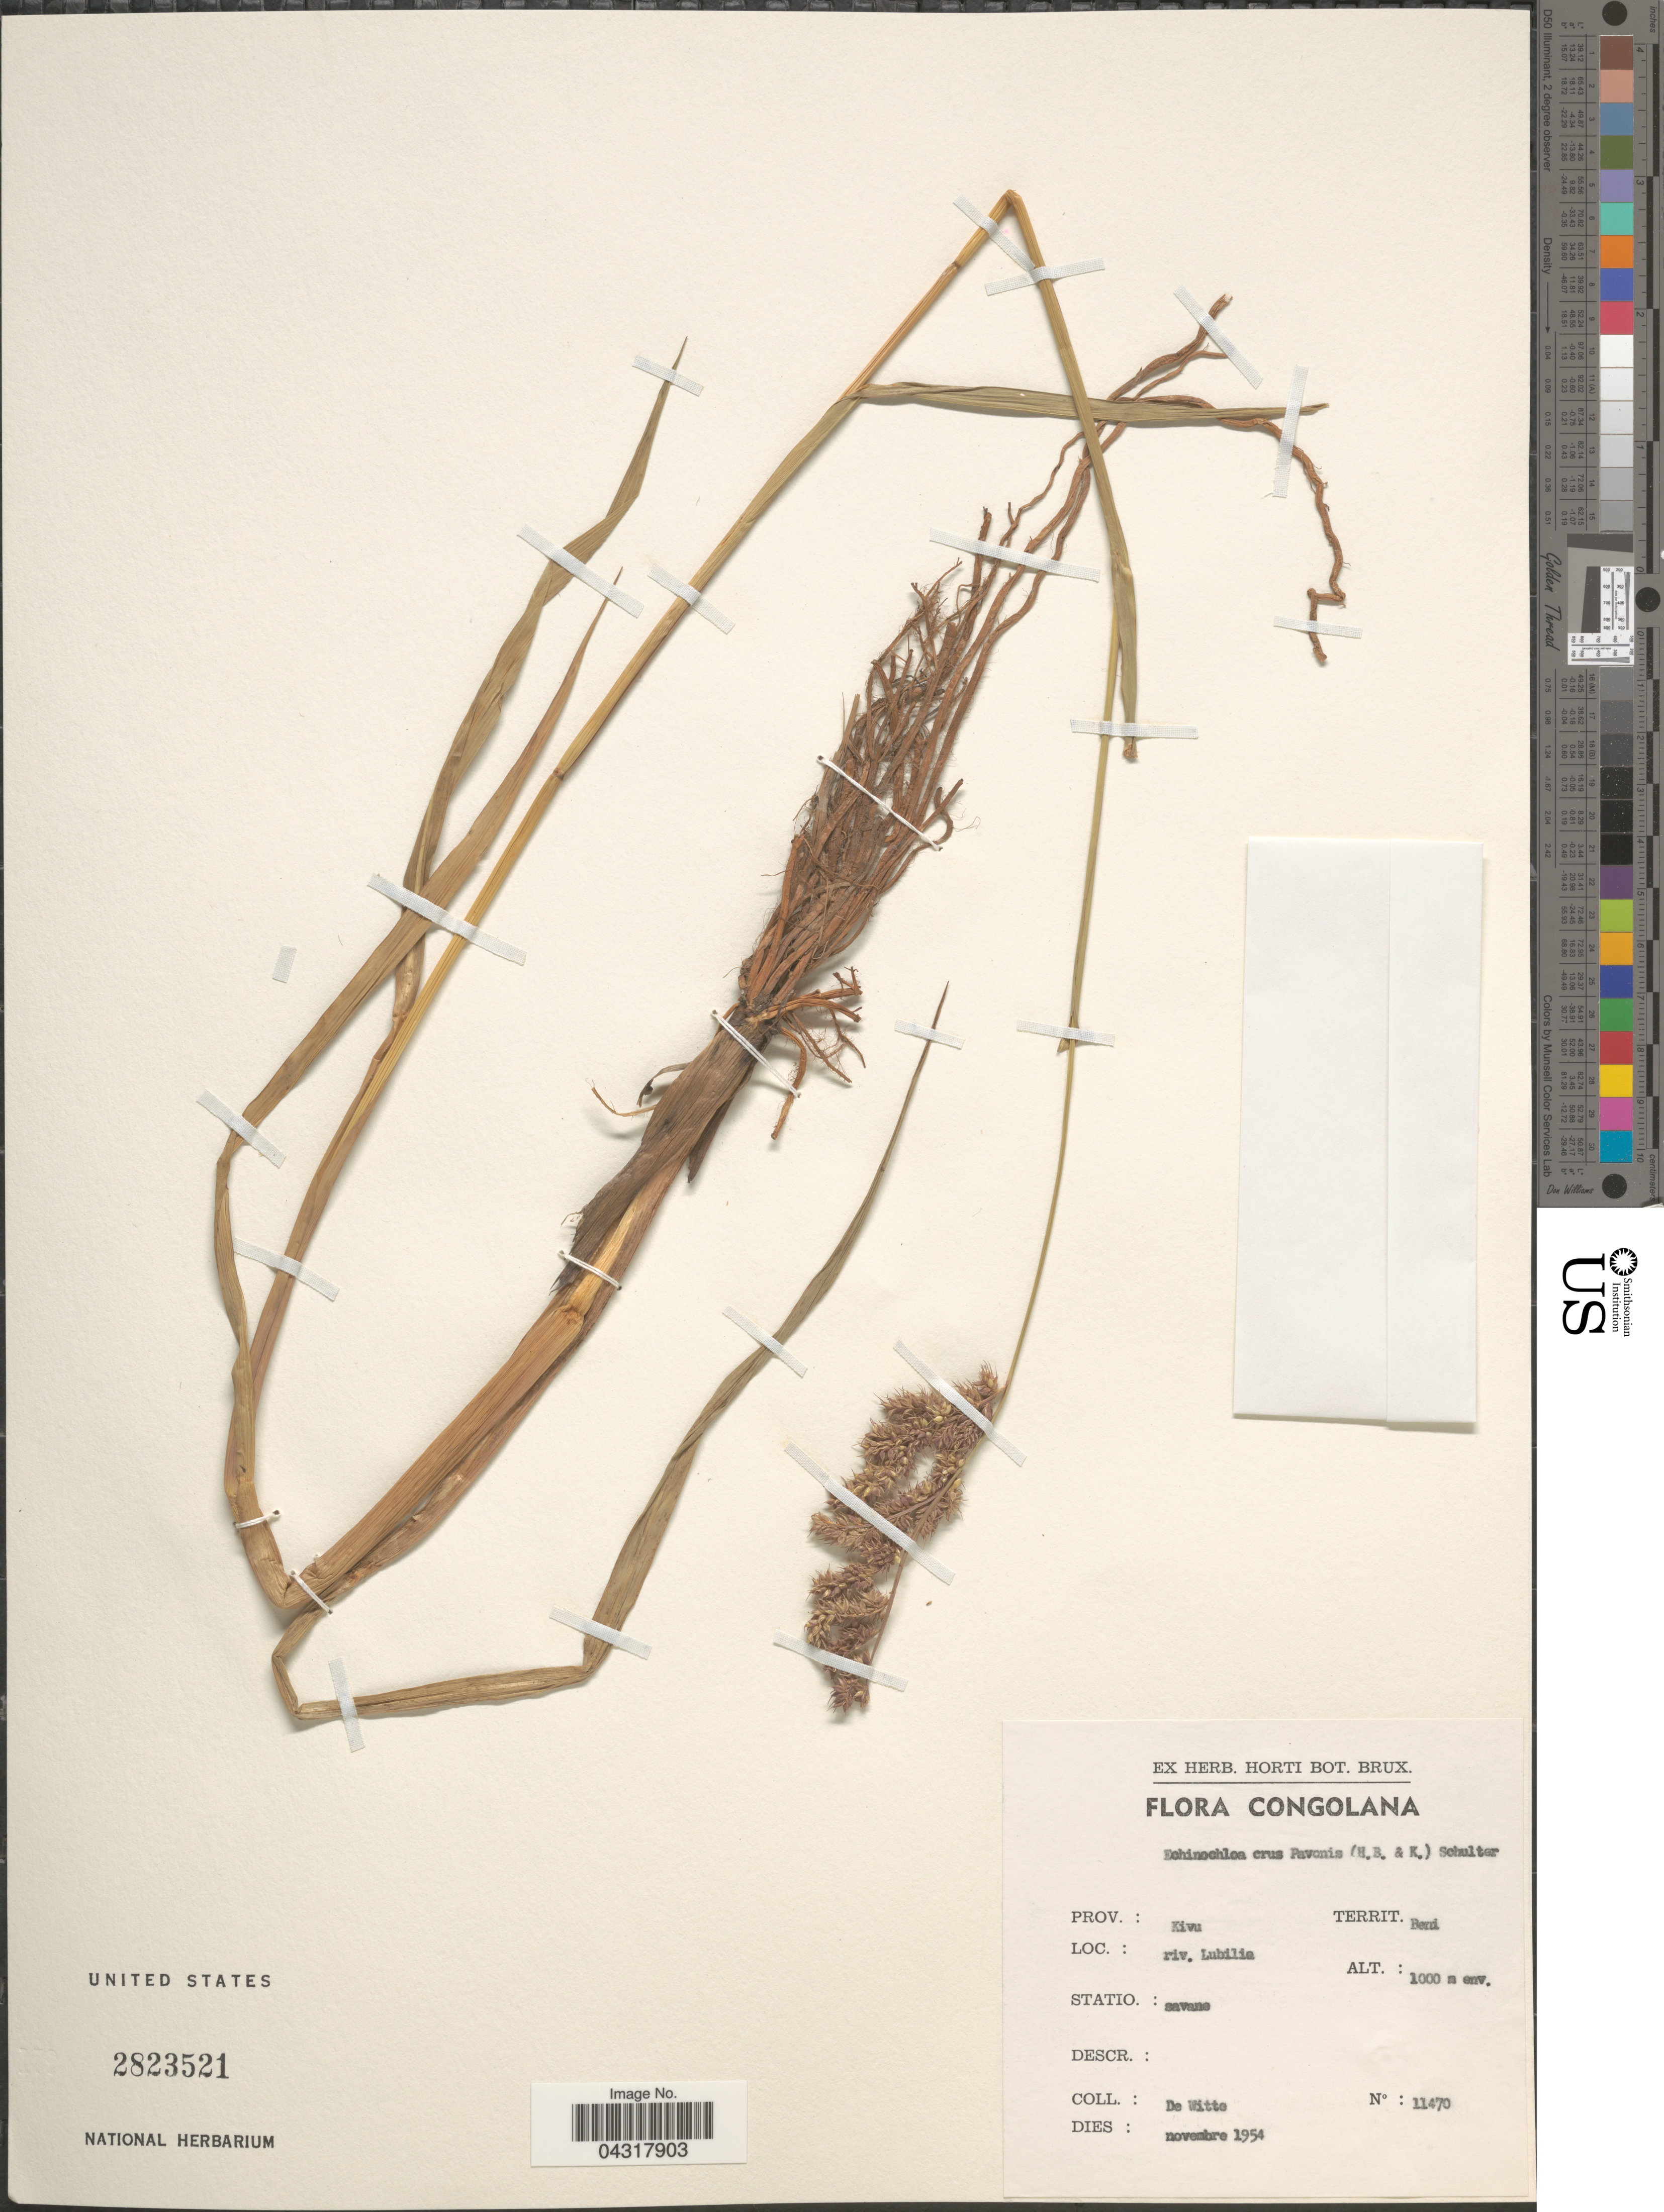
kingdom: Plantae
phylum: Tracheophyta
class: Liliopsida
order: Poales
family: Poaceae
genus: Echinochloa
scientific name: Echinochloa crus-pavonis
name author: (Kunth) Schult.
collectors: -. de Witte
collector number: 11470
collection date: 1954-11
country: Congo, Republic of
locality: Congolana. Prov.: Kivu. Territ.: Beni. Riv. Lubilia.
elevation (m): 1000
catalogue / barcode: US 2823521